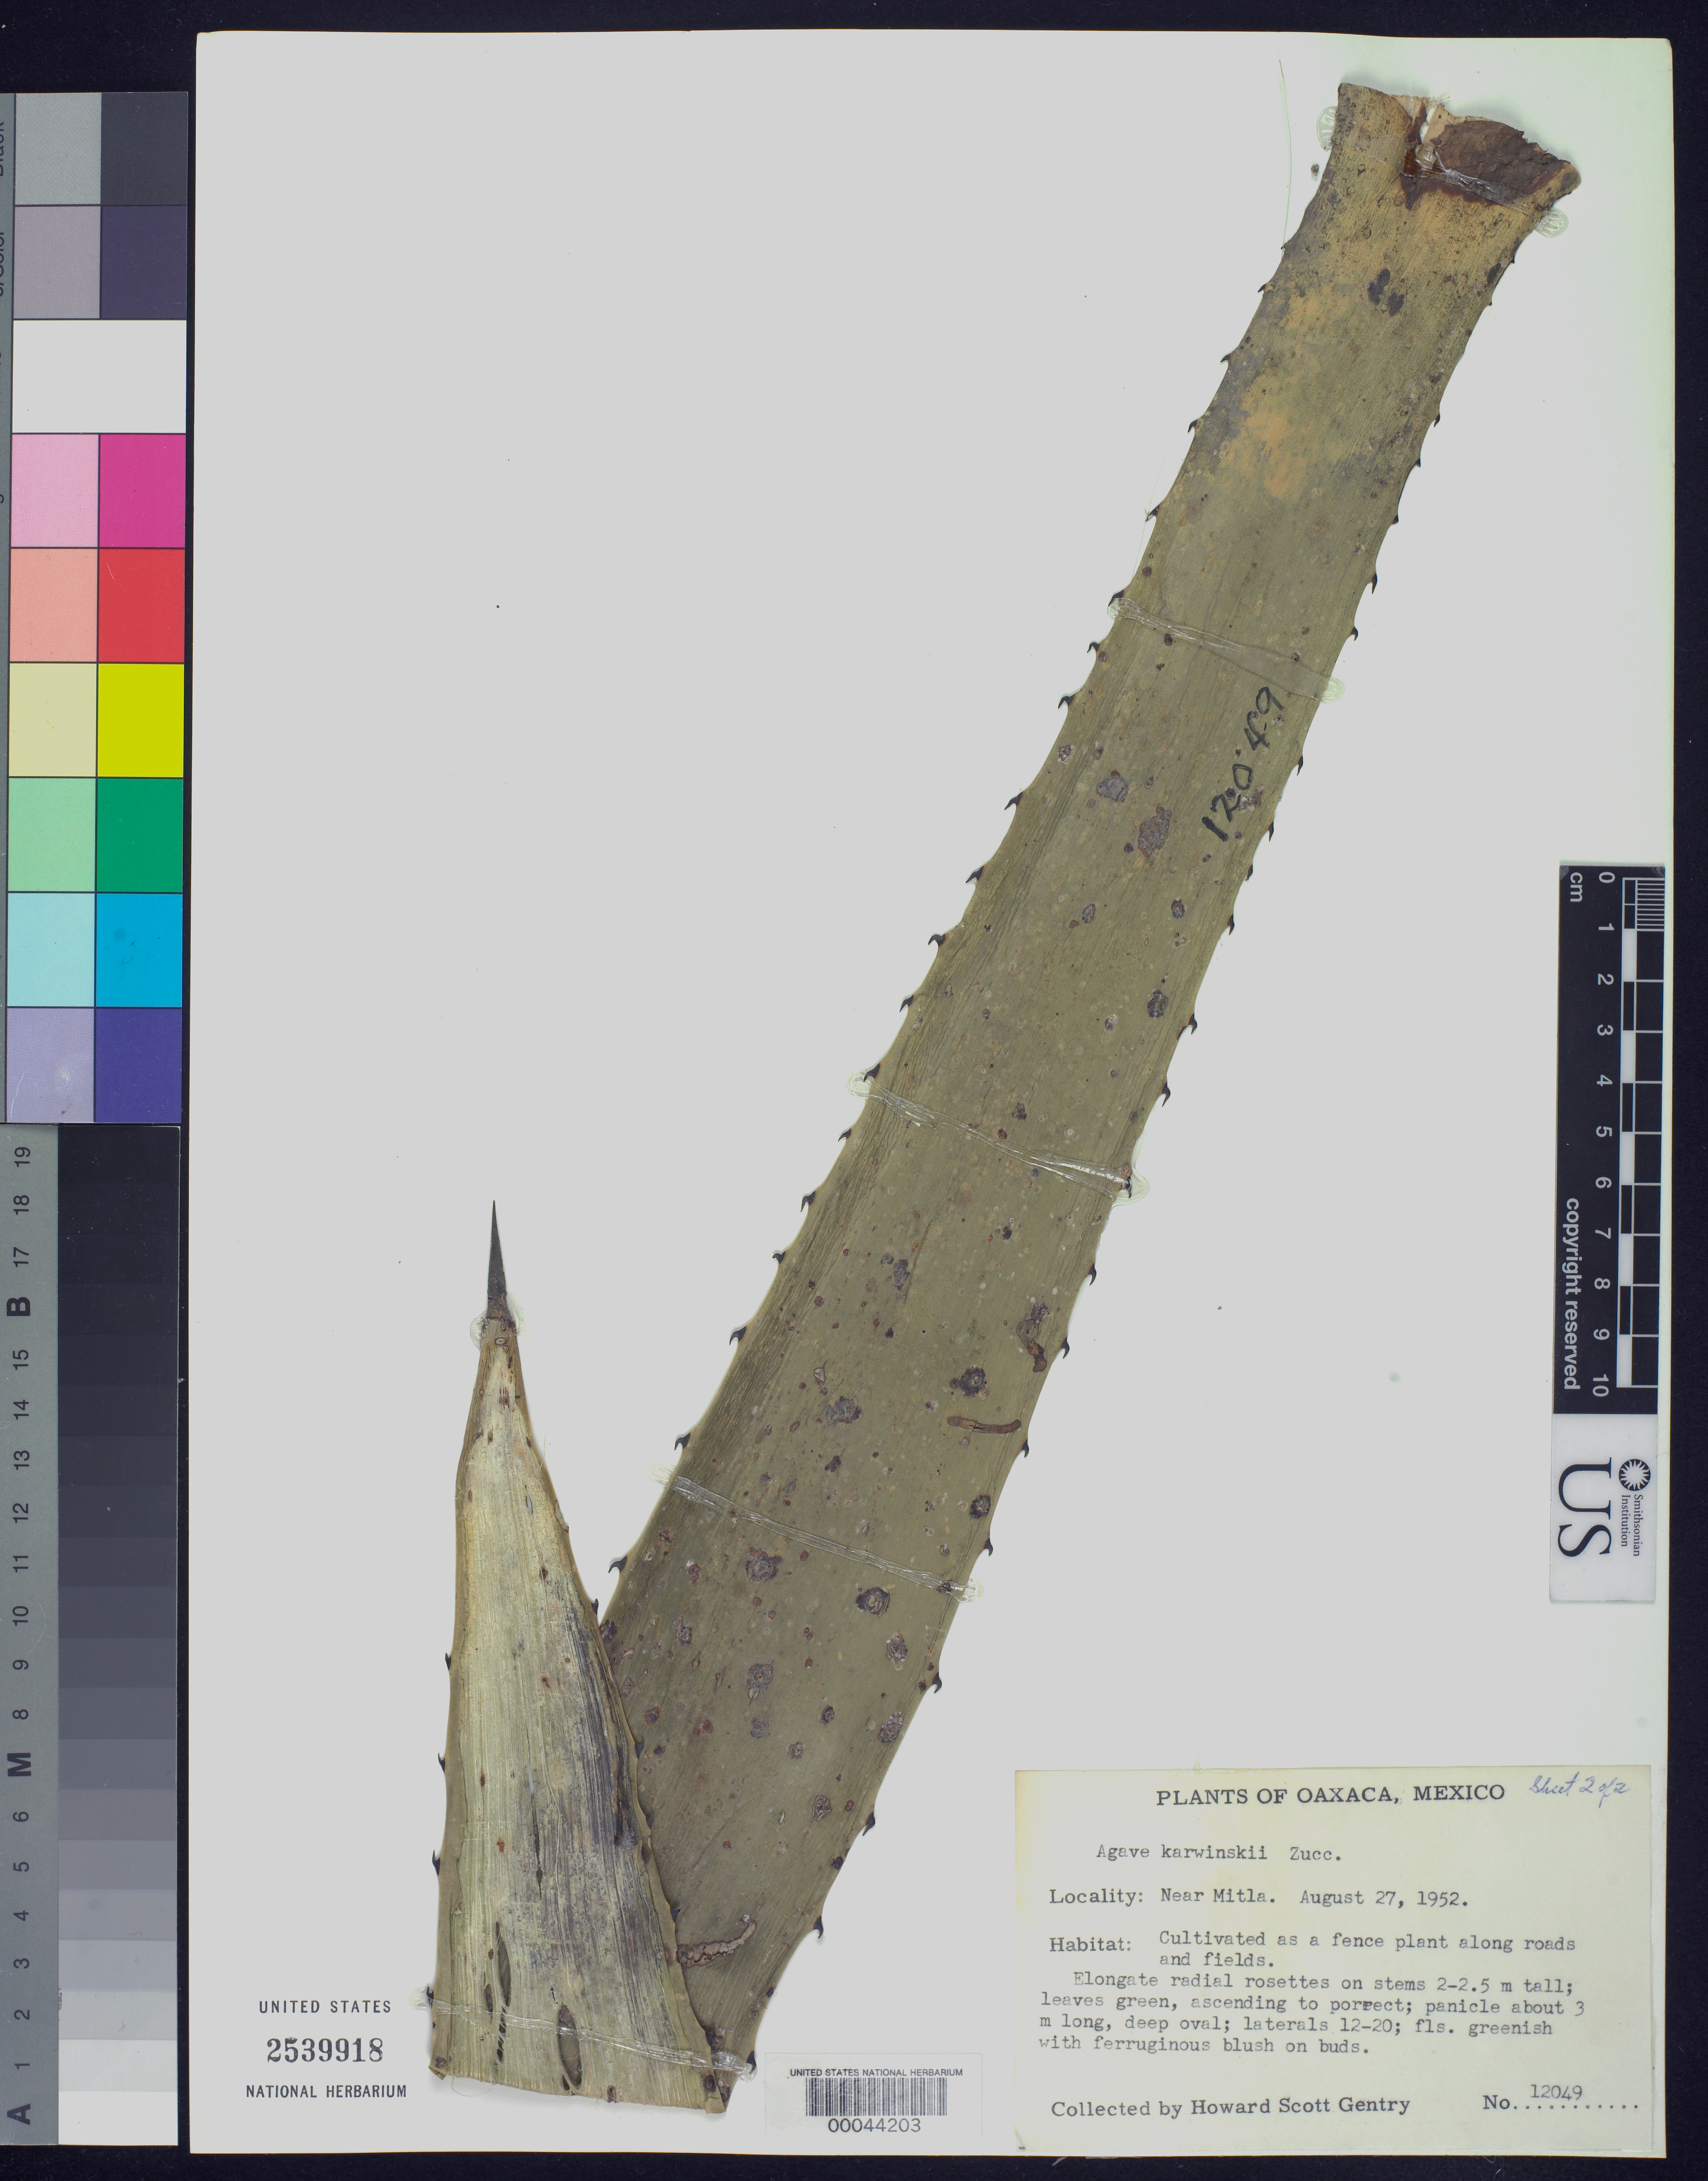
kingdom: Plantae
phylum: Tracheophyta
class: Liliopsida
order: Asparagales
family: Asparagaceae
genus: Agave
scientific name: Agave karwinskii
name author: Zucc.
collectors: H. S. Gentry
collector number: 12049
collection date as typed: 27 Aug 1952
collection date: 1952-08-27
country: Mexico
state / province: Oaxaca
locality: Near mitla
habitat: Cultivated as a fence plant along roads and fields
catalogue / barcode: US 2539918